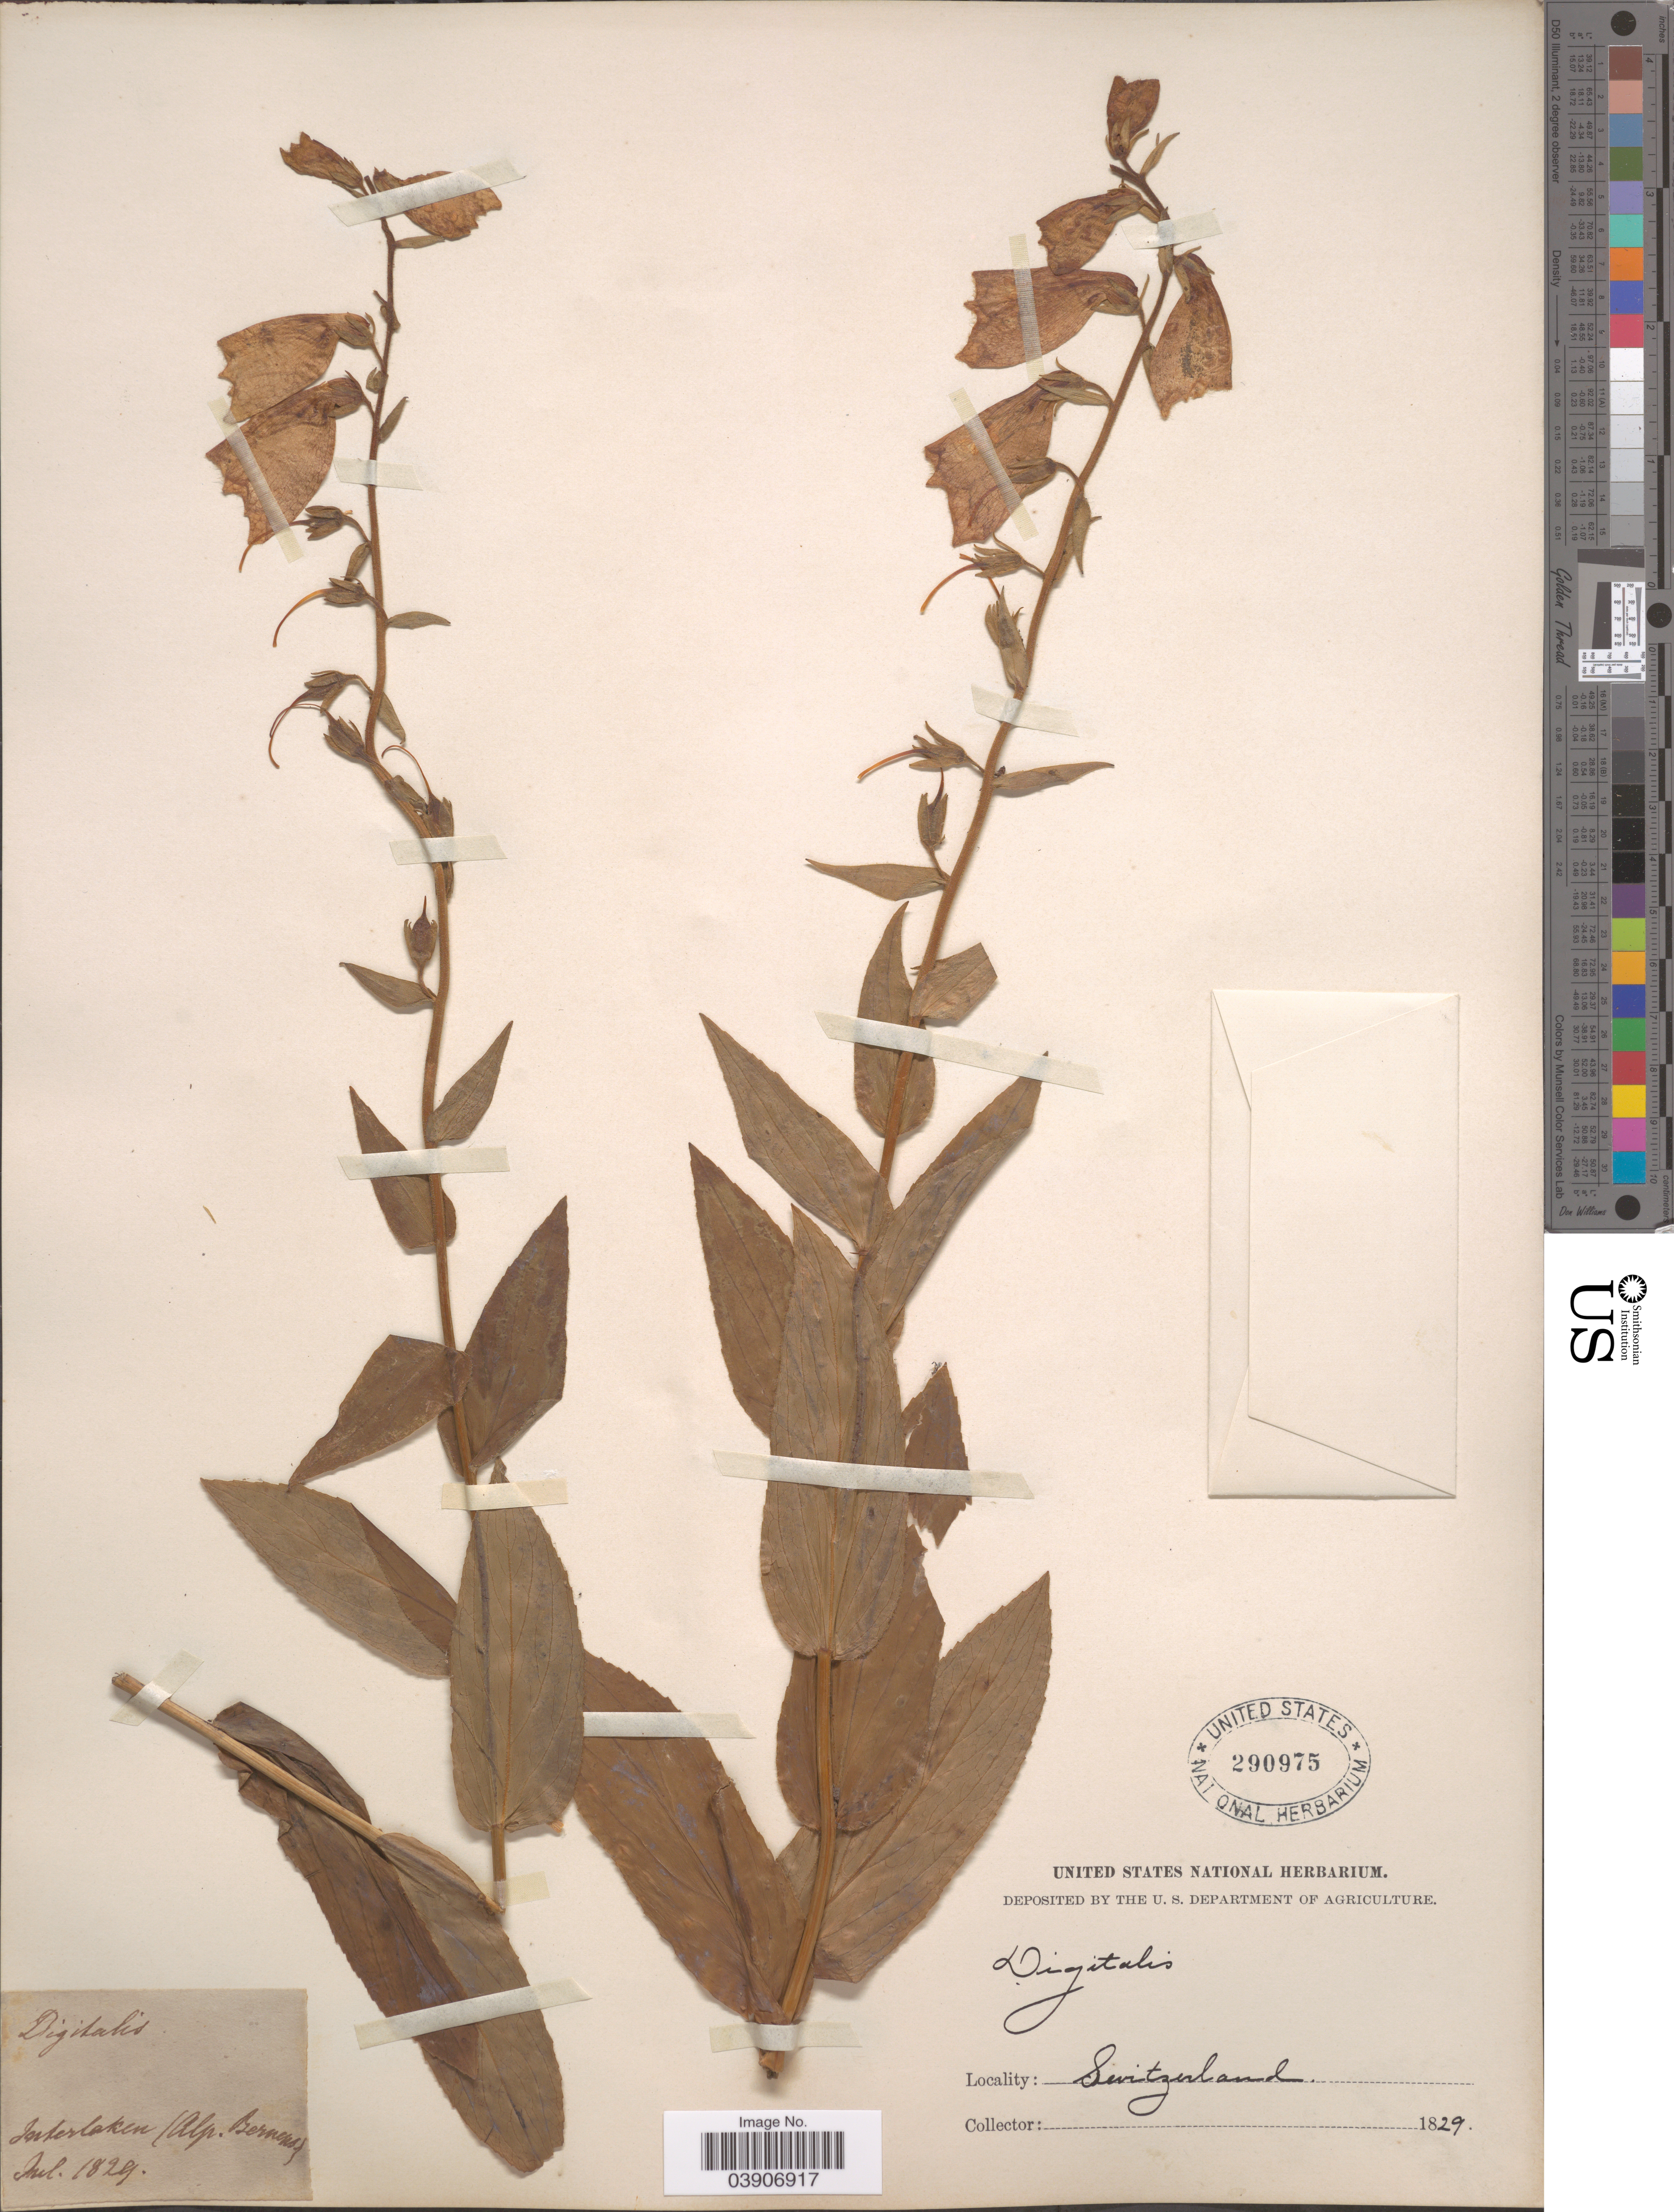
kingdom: Plantae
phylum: Tracheophyta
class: Magnoliopsida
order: Lamiales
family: Plantaginaceae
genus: Digitalis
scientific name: Digitalis sp.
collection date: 1829-07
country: Switzerland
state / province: Bern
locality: Interlaken (Alp. Bernensis).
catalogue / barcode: US 290975